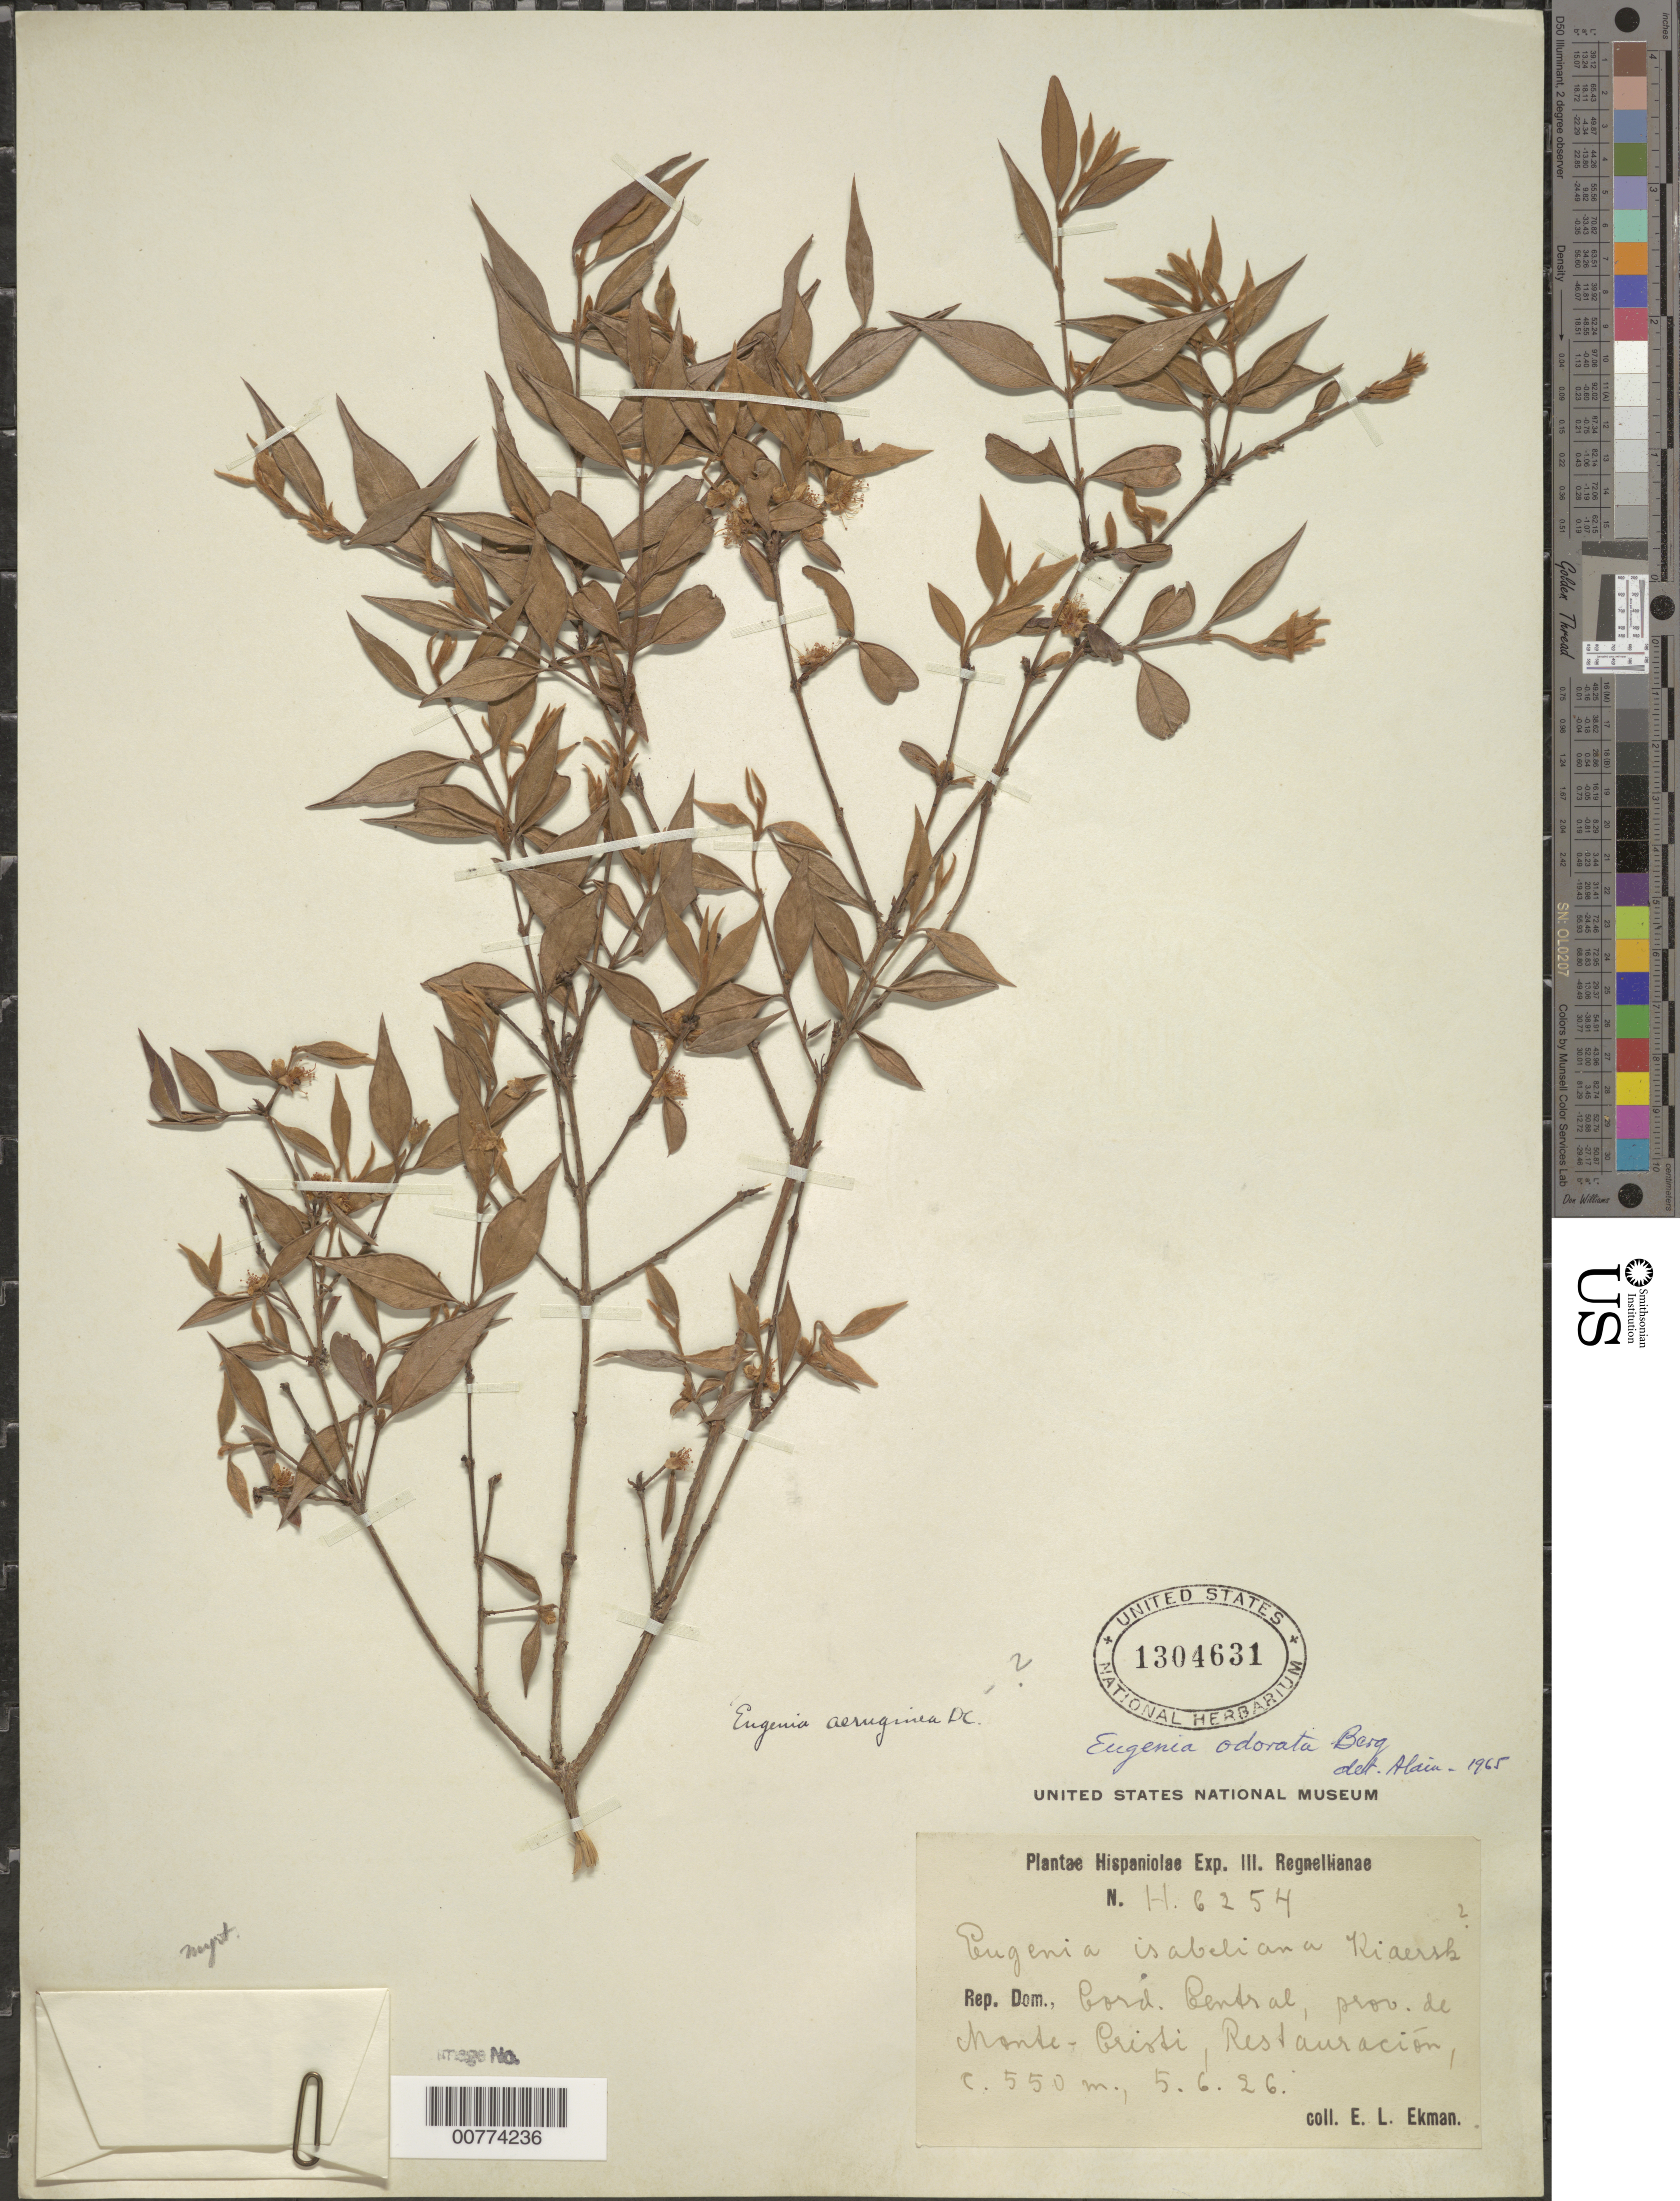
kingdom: Plantae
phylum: Tracheophyta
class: Magnoliopsida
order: Myrtales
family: Myrtaceae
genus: Eugenia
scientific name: Eugenia isabeliana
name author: Kiaersk.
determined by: Liogier, Alain H.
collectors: E. L. Ekman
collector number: H 6254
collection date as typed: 05 Jun 1926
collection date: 1926-06-05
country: Dominican Republic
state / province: Monte Cristi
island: Hispaniola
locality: Cordillera Central, Restauración.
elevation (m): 550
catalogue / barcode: US 1304631